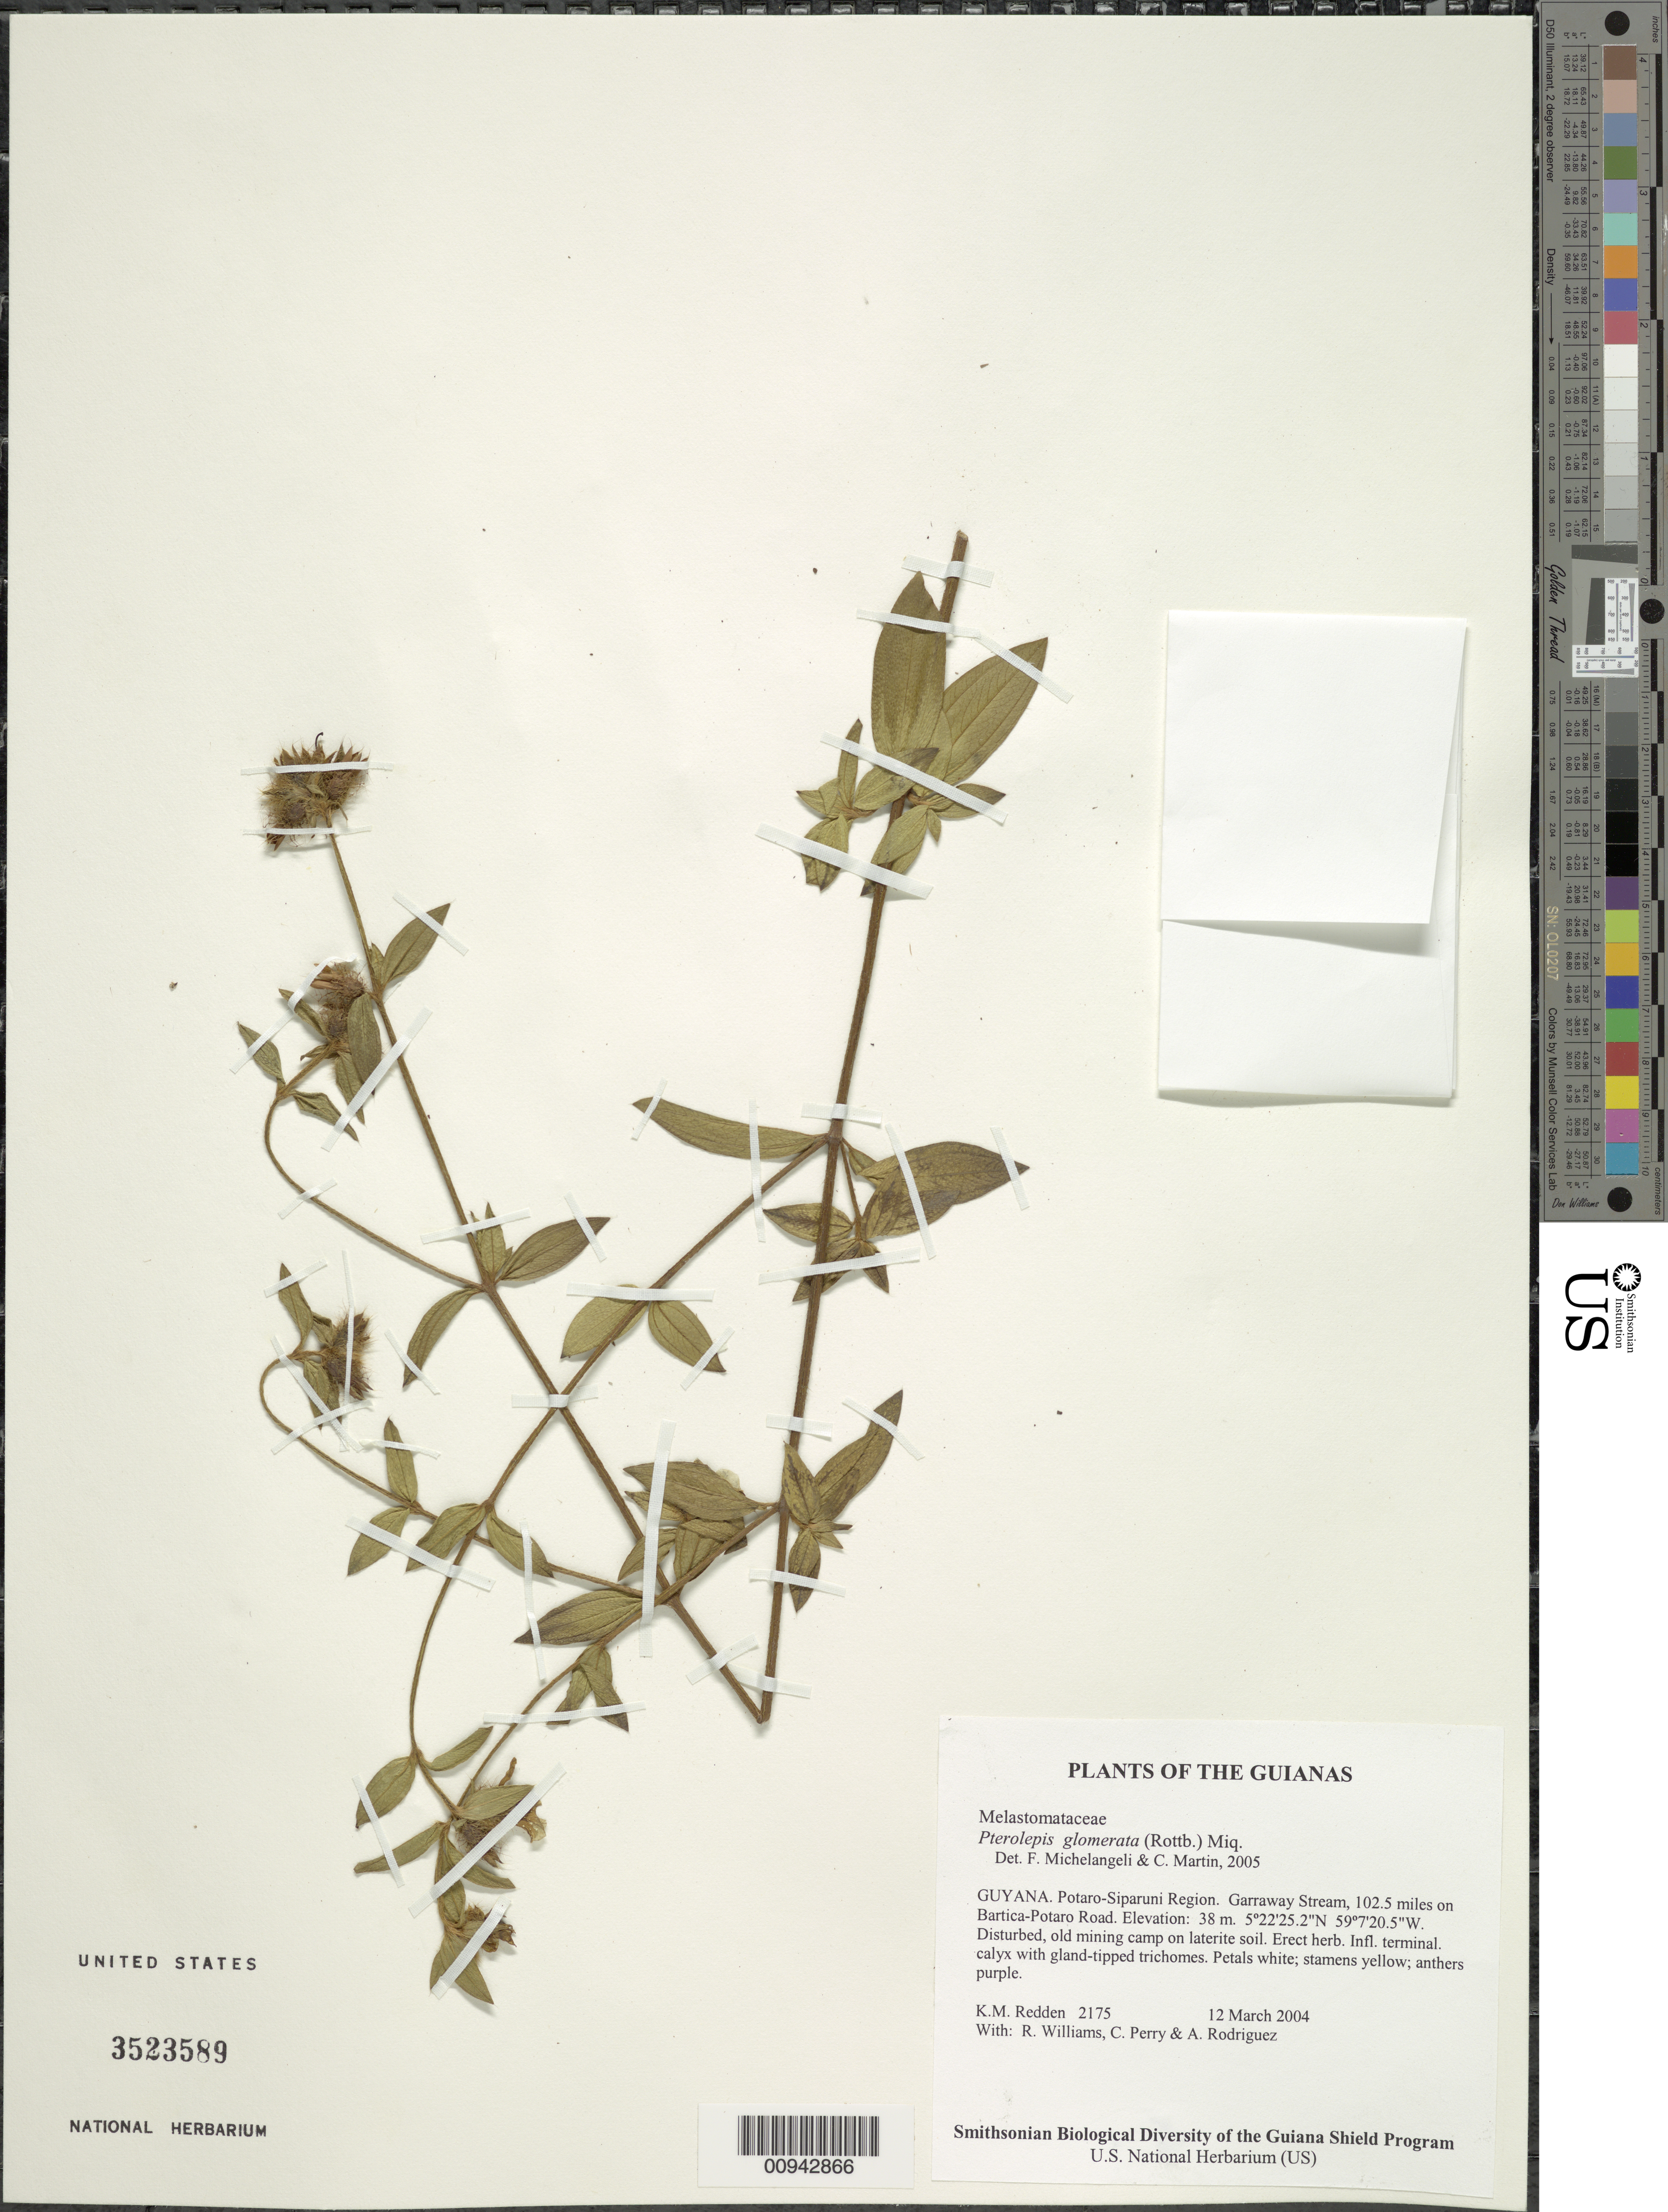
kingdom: Plantae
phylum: Tracheophyta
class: Magnoliopsida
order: Myrtales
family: Melastomataceae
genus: Pterolepis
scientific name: Pterolepis glomerata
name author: (Rottb.) Miq.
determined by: Michelangeli, F. A.; Martin, C.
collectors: K. M. Redden, R. Williams, C. Perry & A. Rodriguez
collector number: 2175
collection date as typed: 12 March 2004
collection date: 2004-03-12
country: Guyana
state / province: Potaro-Siparuni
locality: Garraway Stream, 102.5 miles on Bartica-Potaro Road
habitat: Disturbed, old mining camp on laterite soil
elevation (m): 38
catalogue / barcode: US 3523589